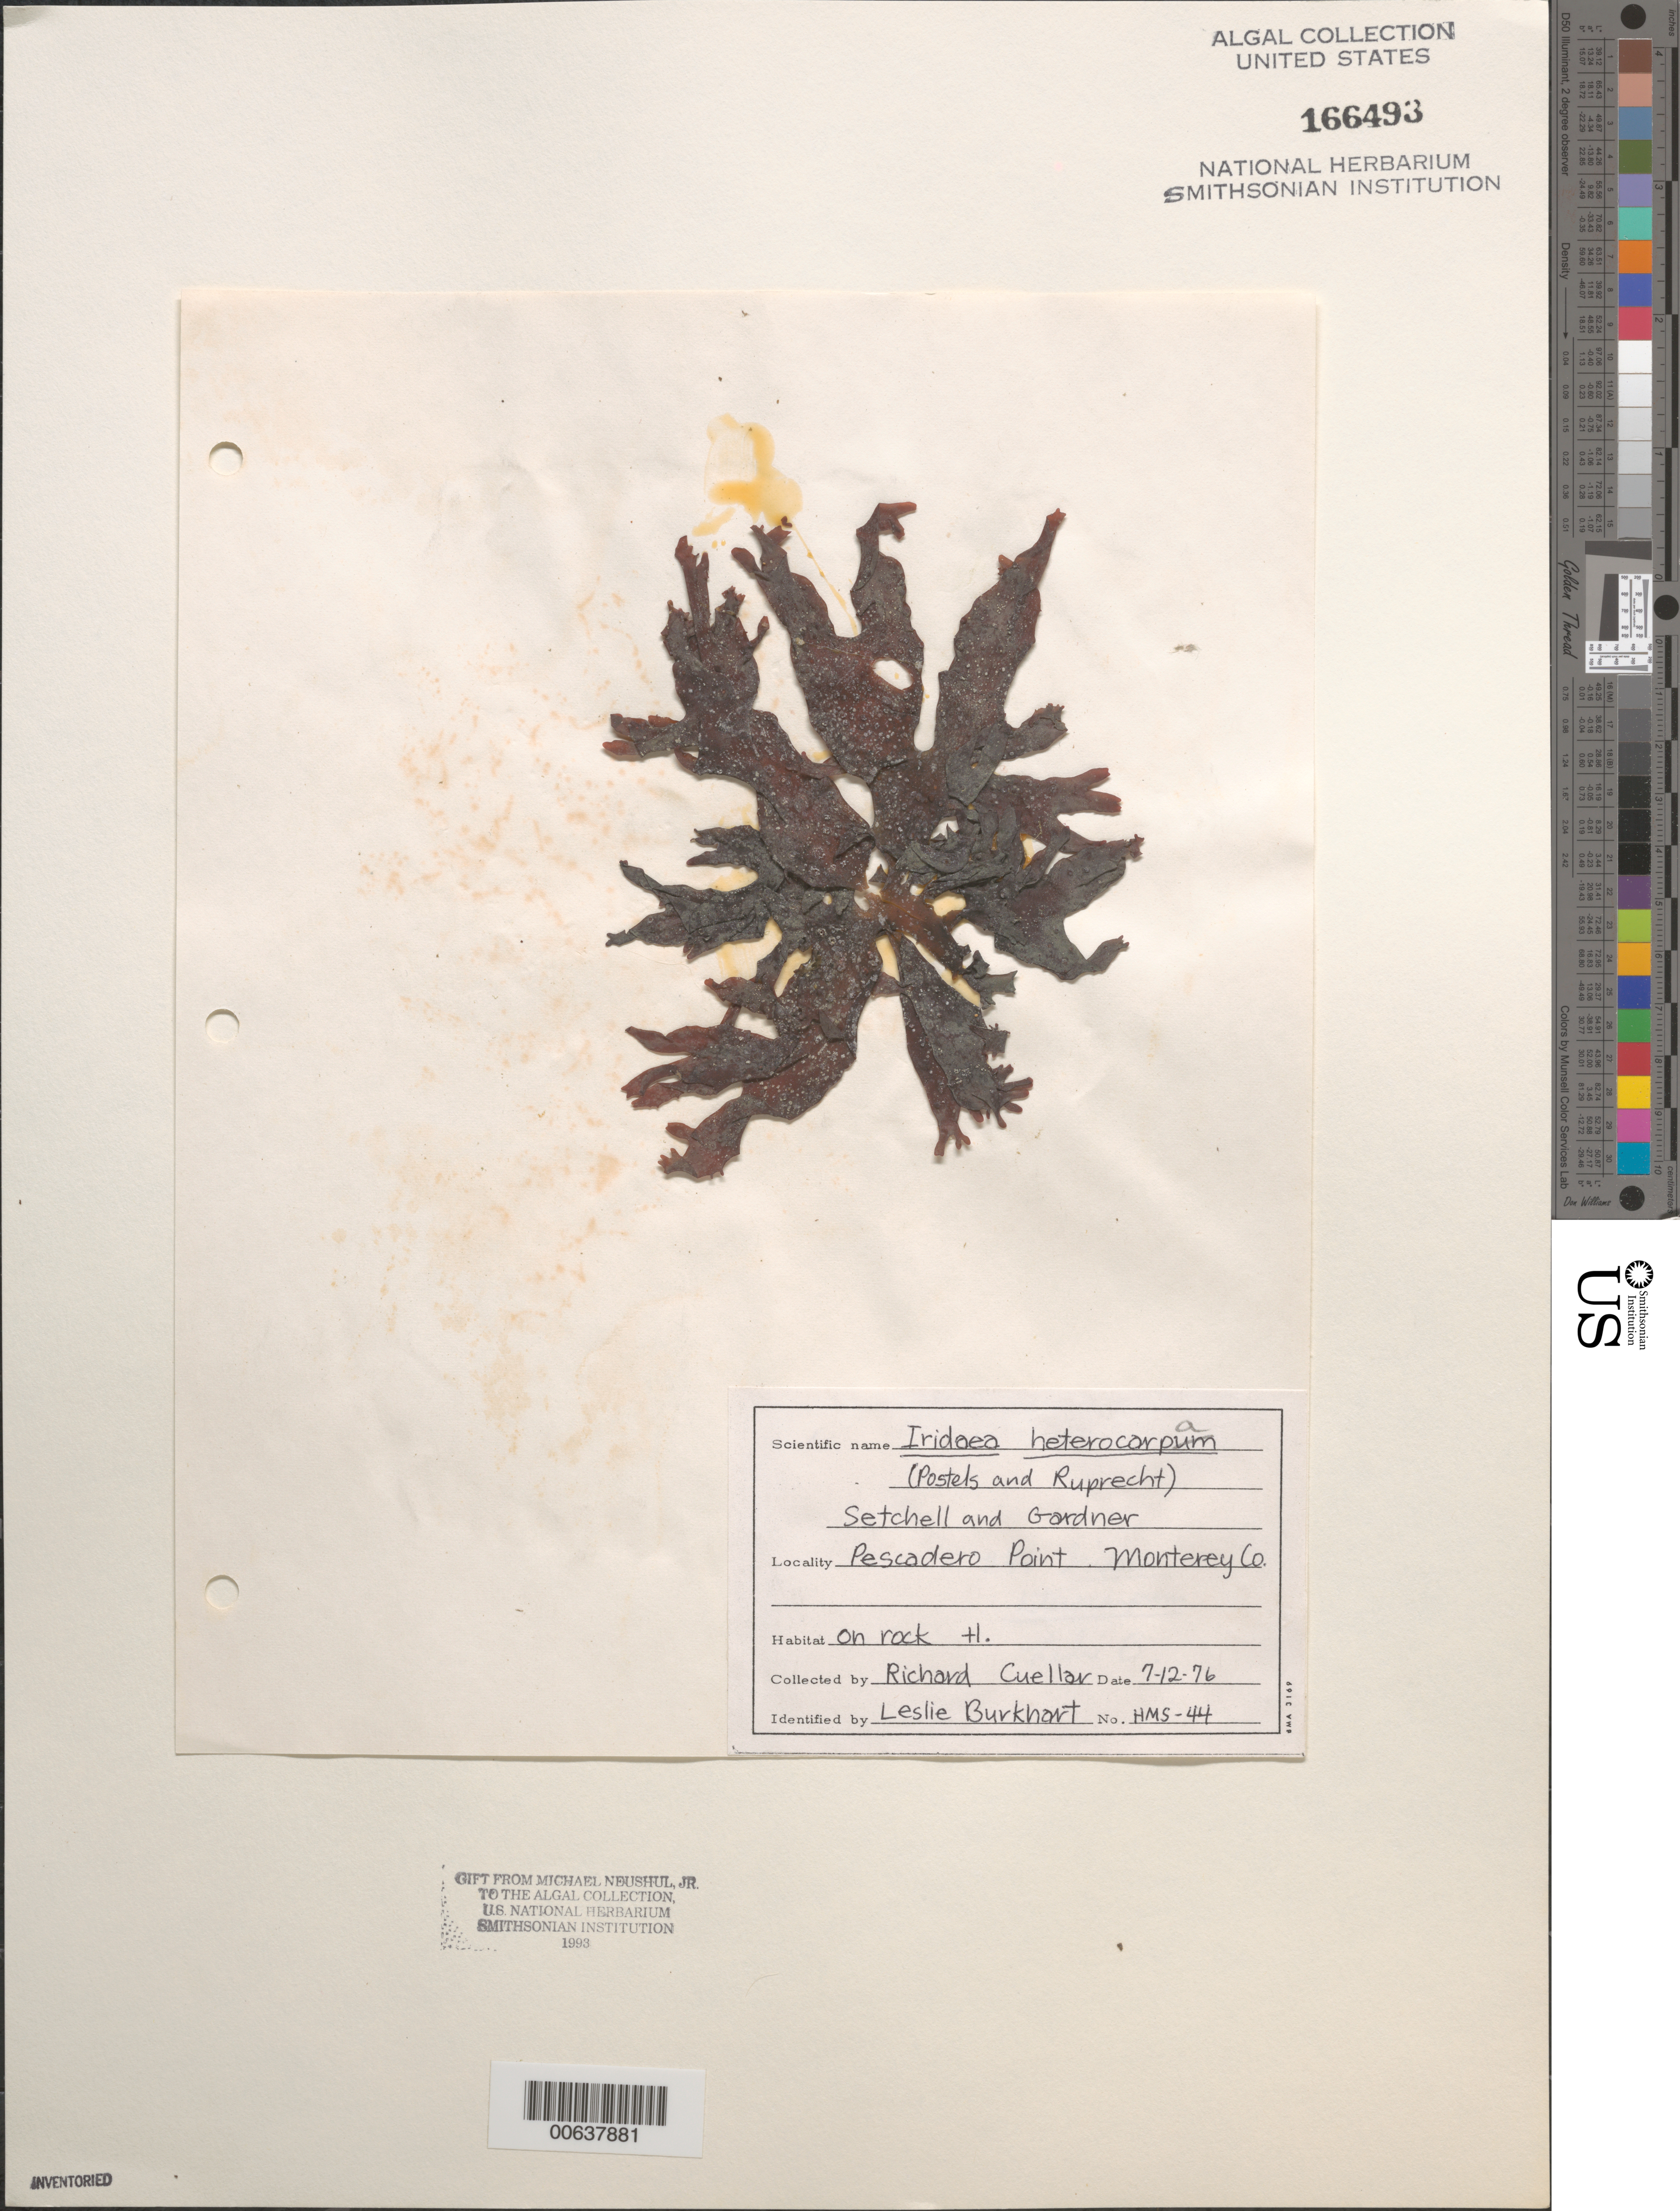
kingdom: Plantae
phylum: Rhodophyta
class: Florideophyceae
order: Gigartinales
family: Gigartinaceae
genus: Chondrus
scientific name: Chondrus crispus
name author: Stackh.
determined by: Algae name updating Project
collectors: R. Cuellar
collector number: HMS-44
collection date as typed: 12 Jul 1976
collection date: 1976-07-12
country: United States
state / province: California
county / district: Monterey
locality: Pescadero Point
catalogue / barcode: US 166493